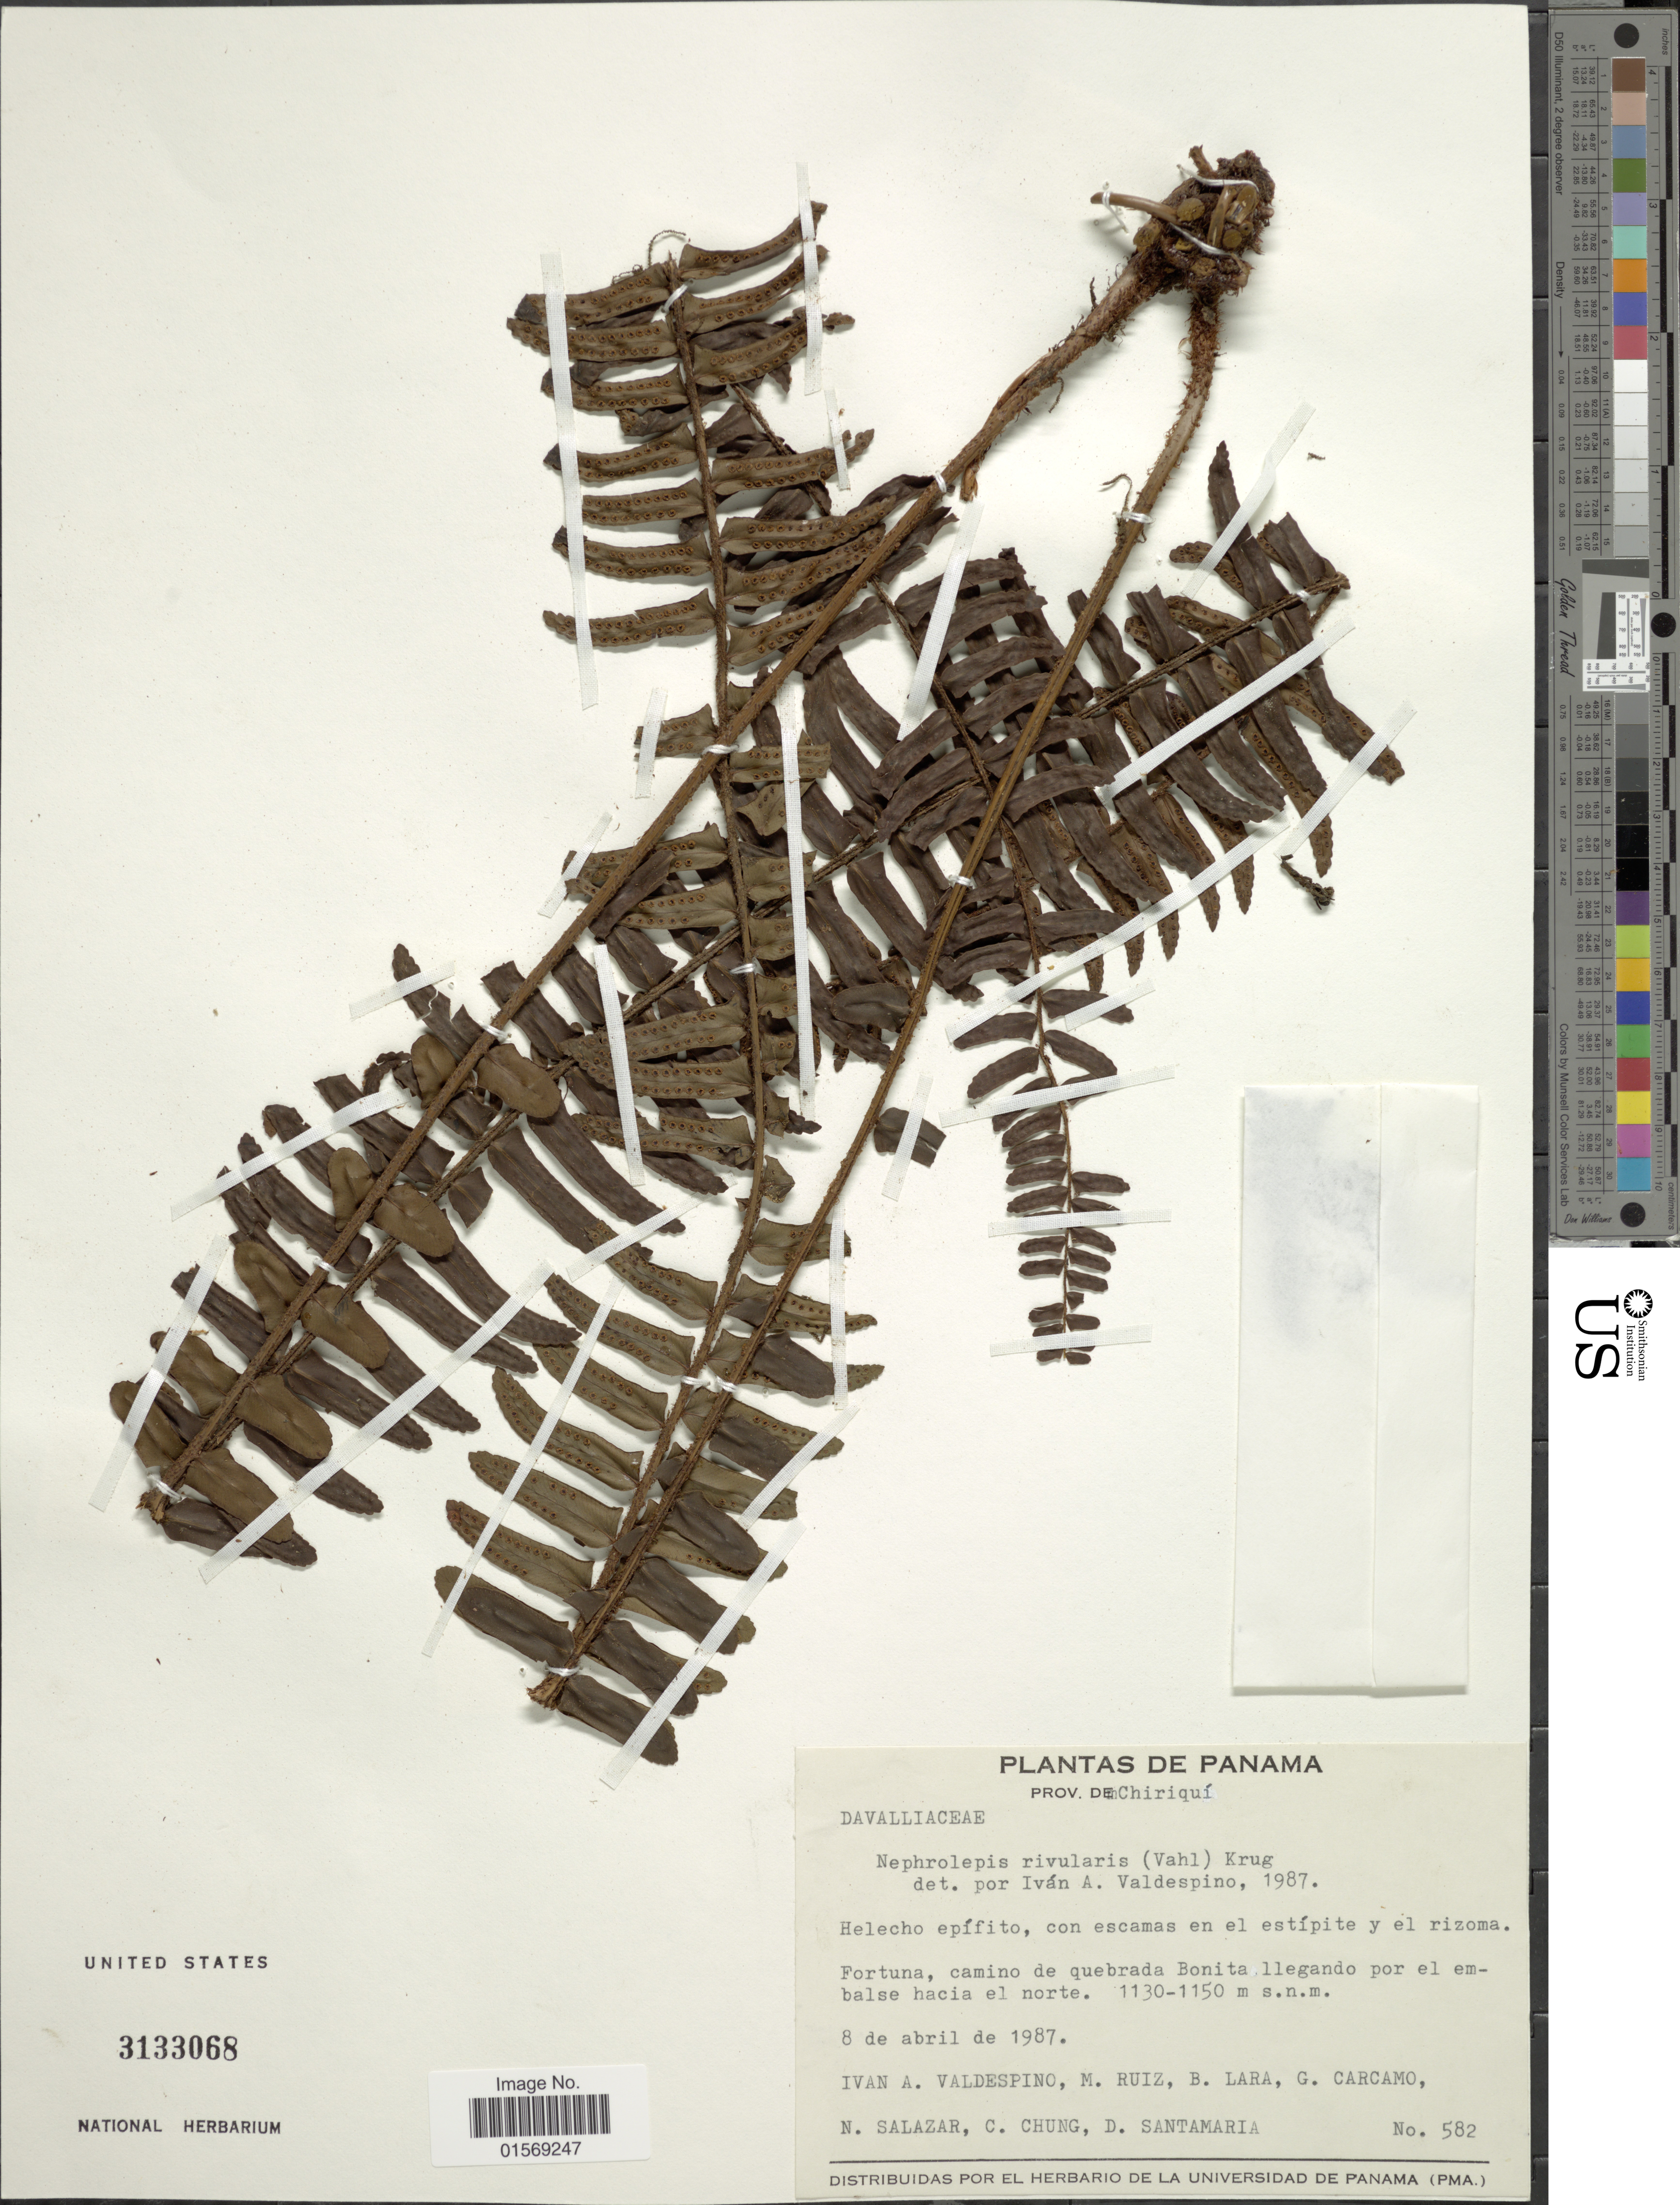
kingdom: Plantae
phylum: Tracheophyta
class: Polypodiopsida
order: Polypodiales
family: Nephrolepidaceae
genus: Nephrolepis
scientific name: Nephrolepis rivularis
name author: (Vahl) Mett. ex Krug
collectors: I. A. Valdespino, M. Ruiz, B. Lara, G. Carcamo & N. Salazar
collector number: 582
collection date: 1987-04-08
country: Panama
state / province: Chiriqui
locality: Panama, Prov. Chiriqui. camino de quebrada Bonita llegando por el embalse hacia el norte.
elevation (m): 1130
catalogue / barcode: US 3133068